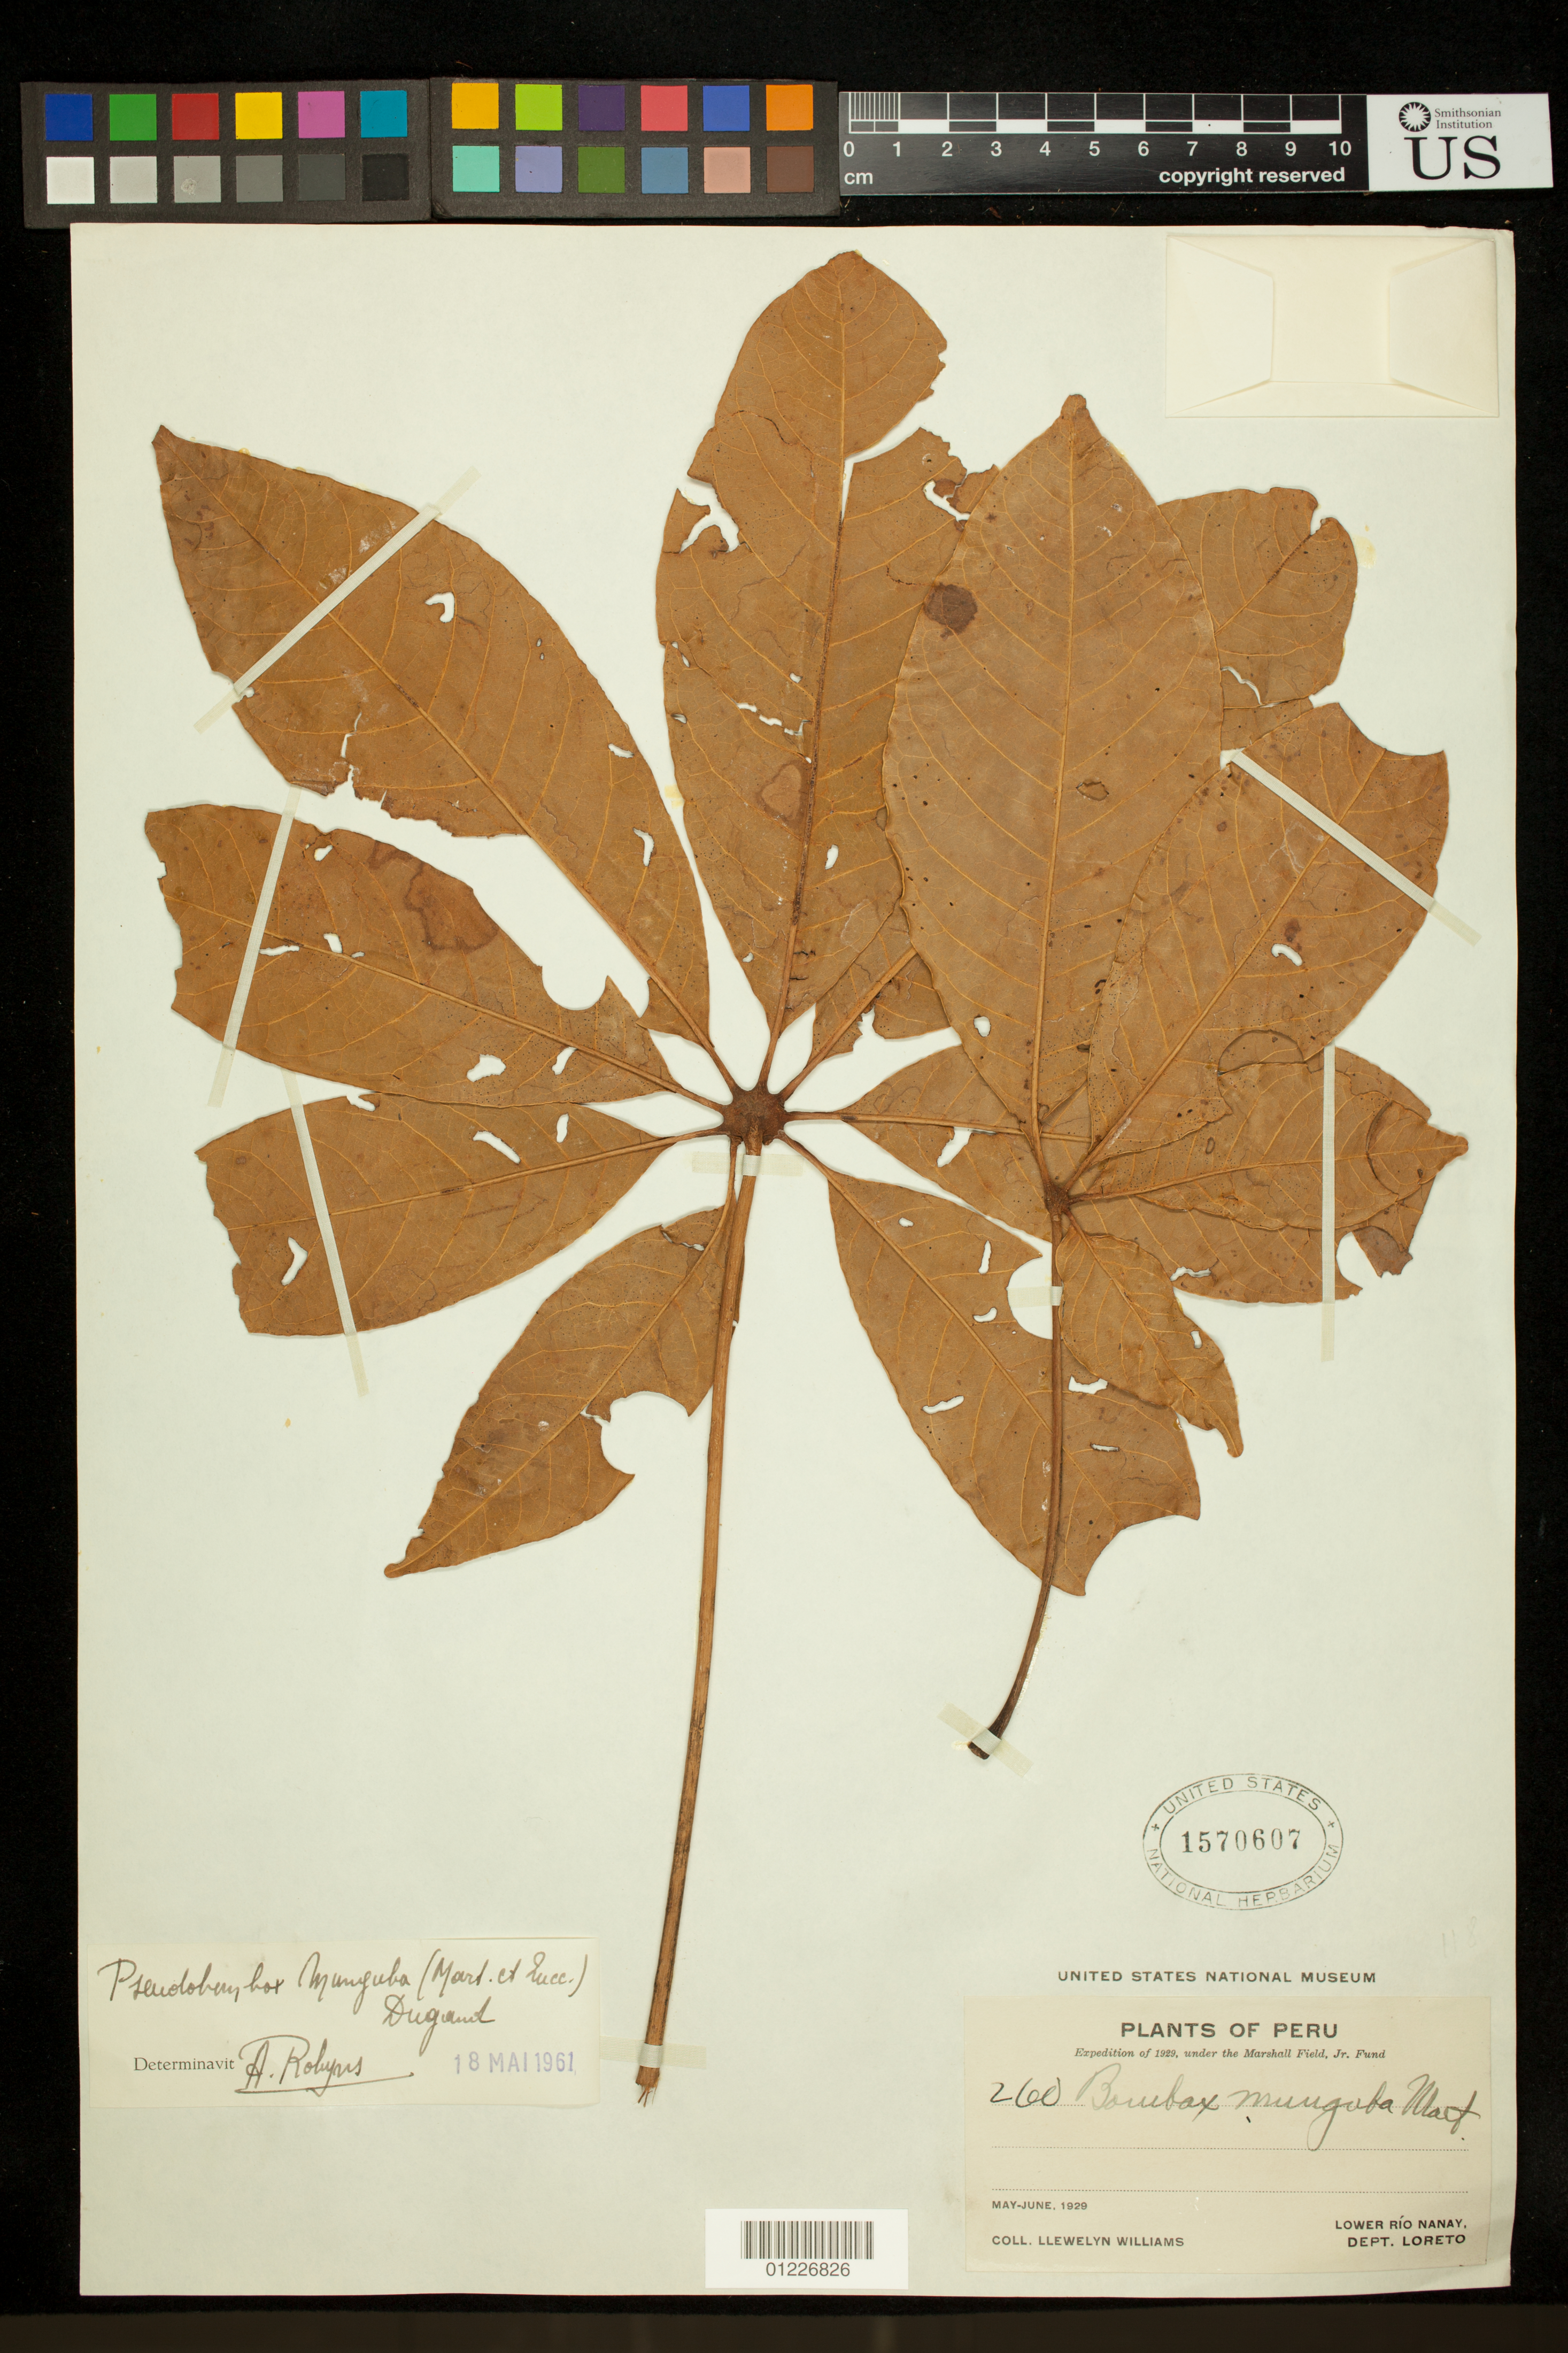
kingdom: Plantae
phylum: Tracheophyta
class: Magnoliopsida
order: Malvales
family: Malvaceae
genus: Pseudobombax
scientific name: Pseudobombax munguba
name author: (Mart. & Zucc.) Dugand G.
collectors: Ll. Williams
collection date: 1929-05/1929-06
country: Peru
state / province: Loreto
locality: Lower Rio Nanay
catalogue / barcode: US 1570607